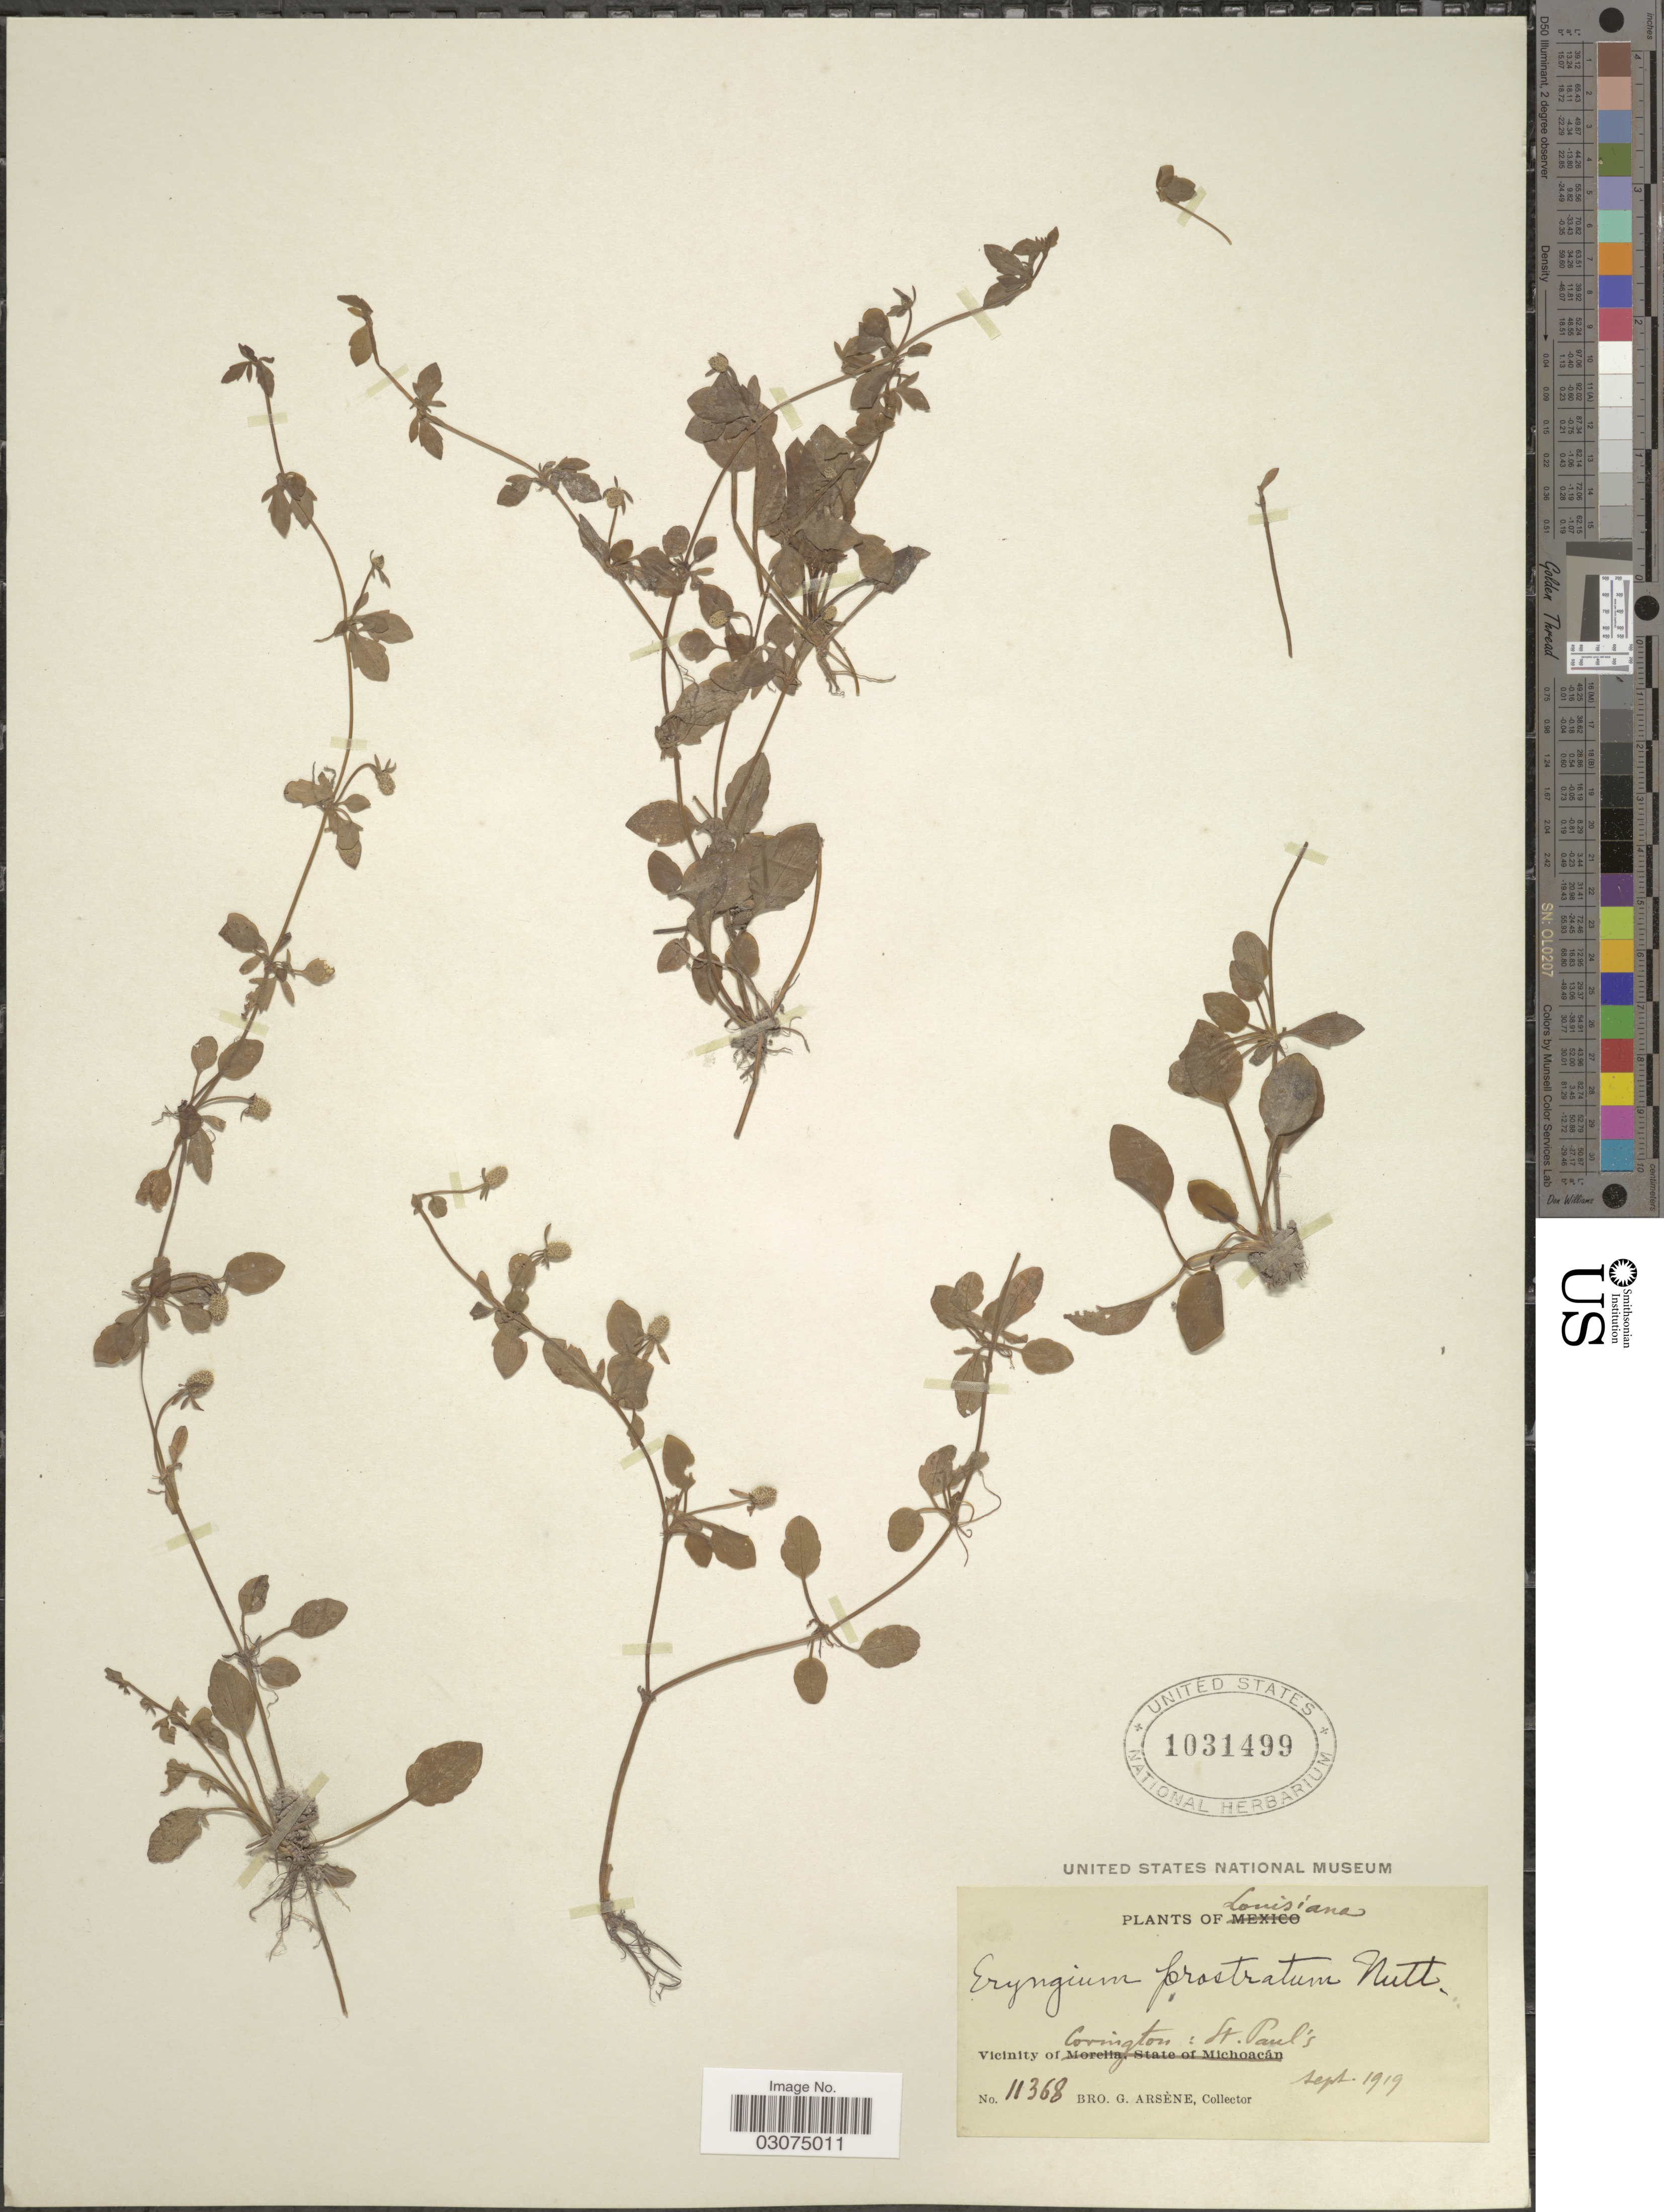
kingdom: Plantae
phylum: Tracheophyta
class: Magnoliopsida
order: Apiales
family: Apiaceae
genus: Eryngium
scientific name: Eryngium prostratum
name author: Nutt. ex DC.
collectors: Bro. G. Arsène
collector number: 11368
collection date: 1919-09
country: United States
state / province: Louisiana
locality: Vicinity of Covington: St. Paul's.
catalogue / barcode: US 1031499